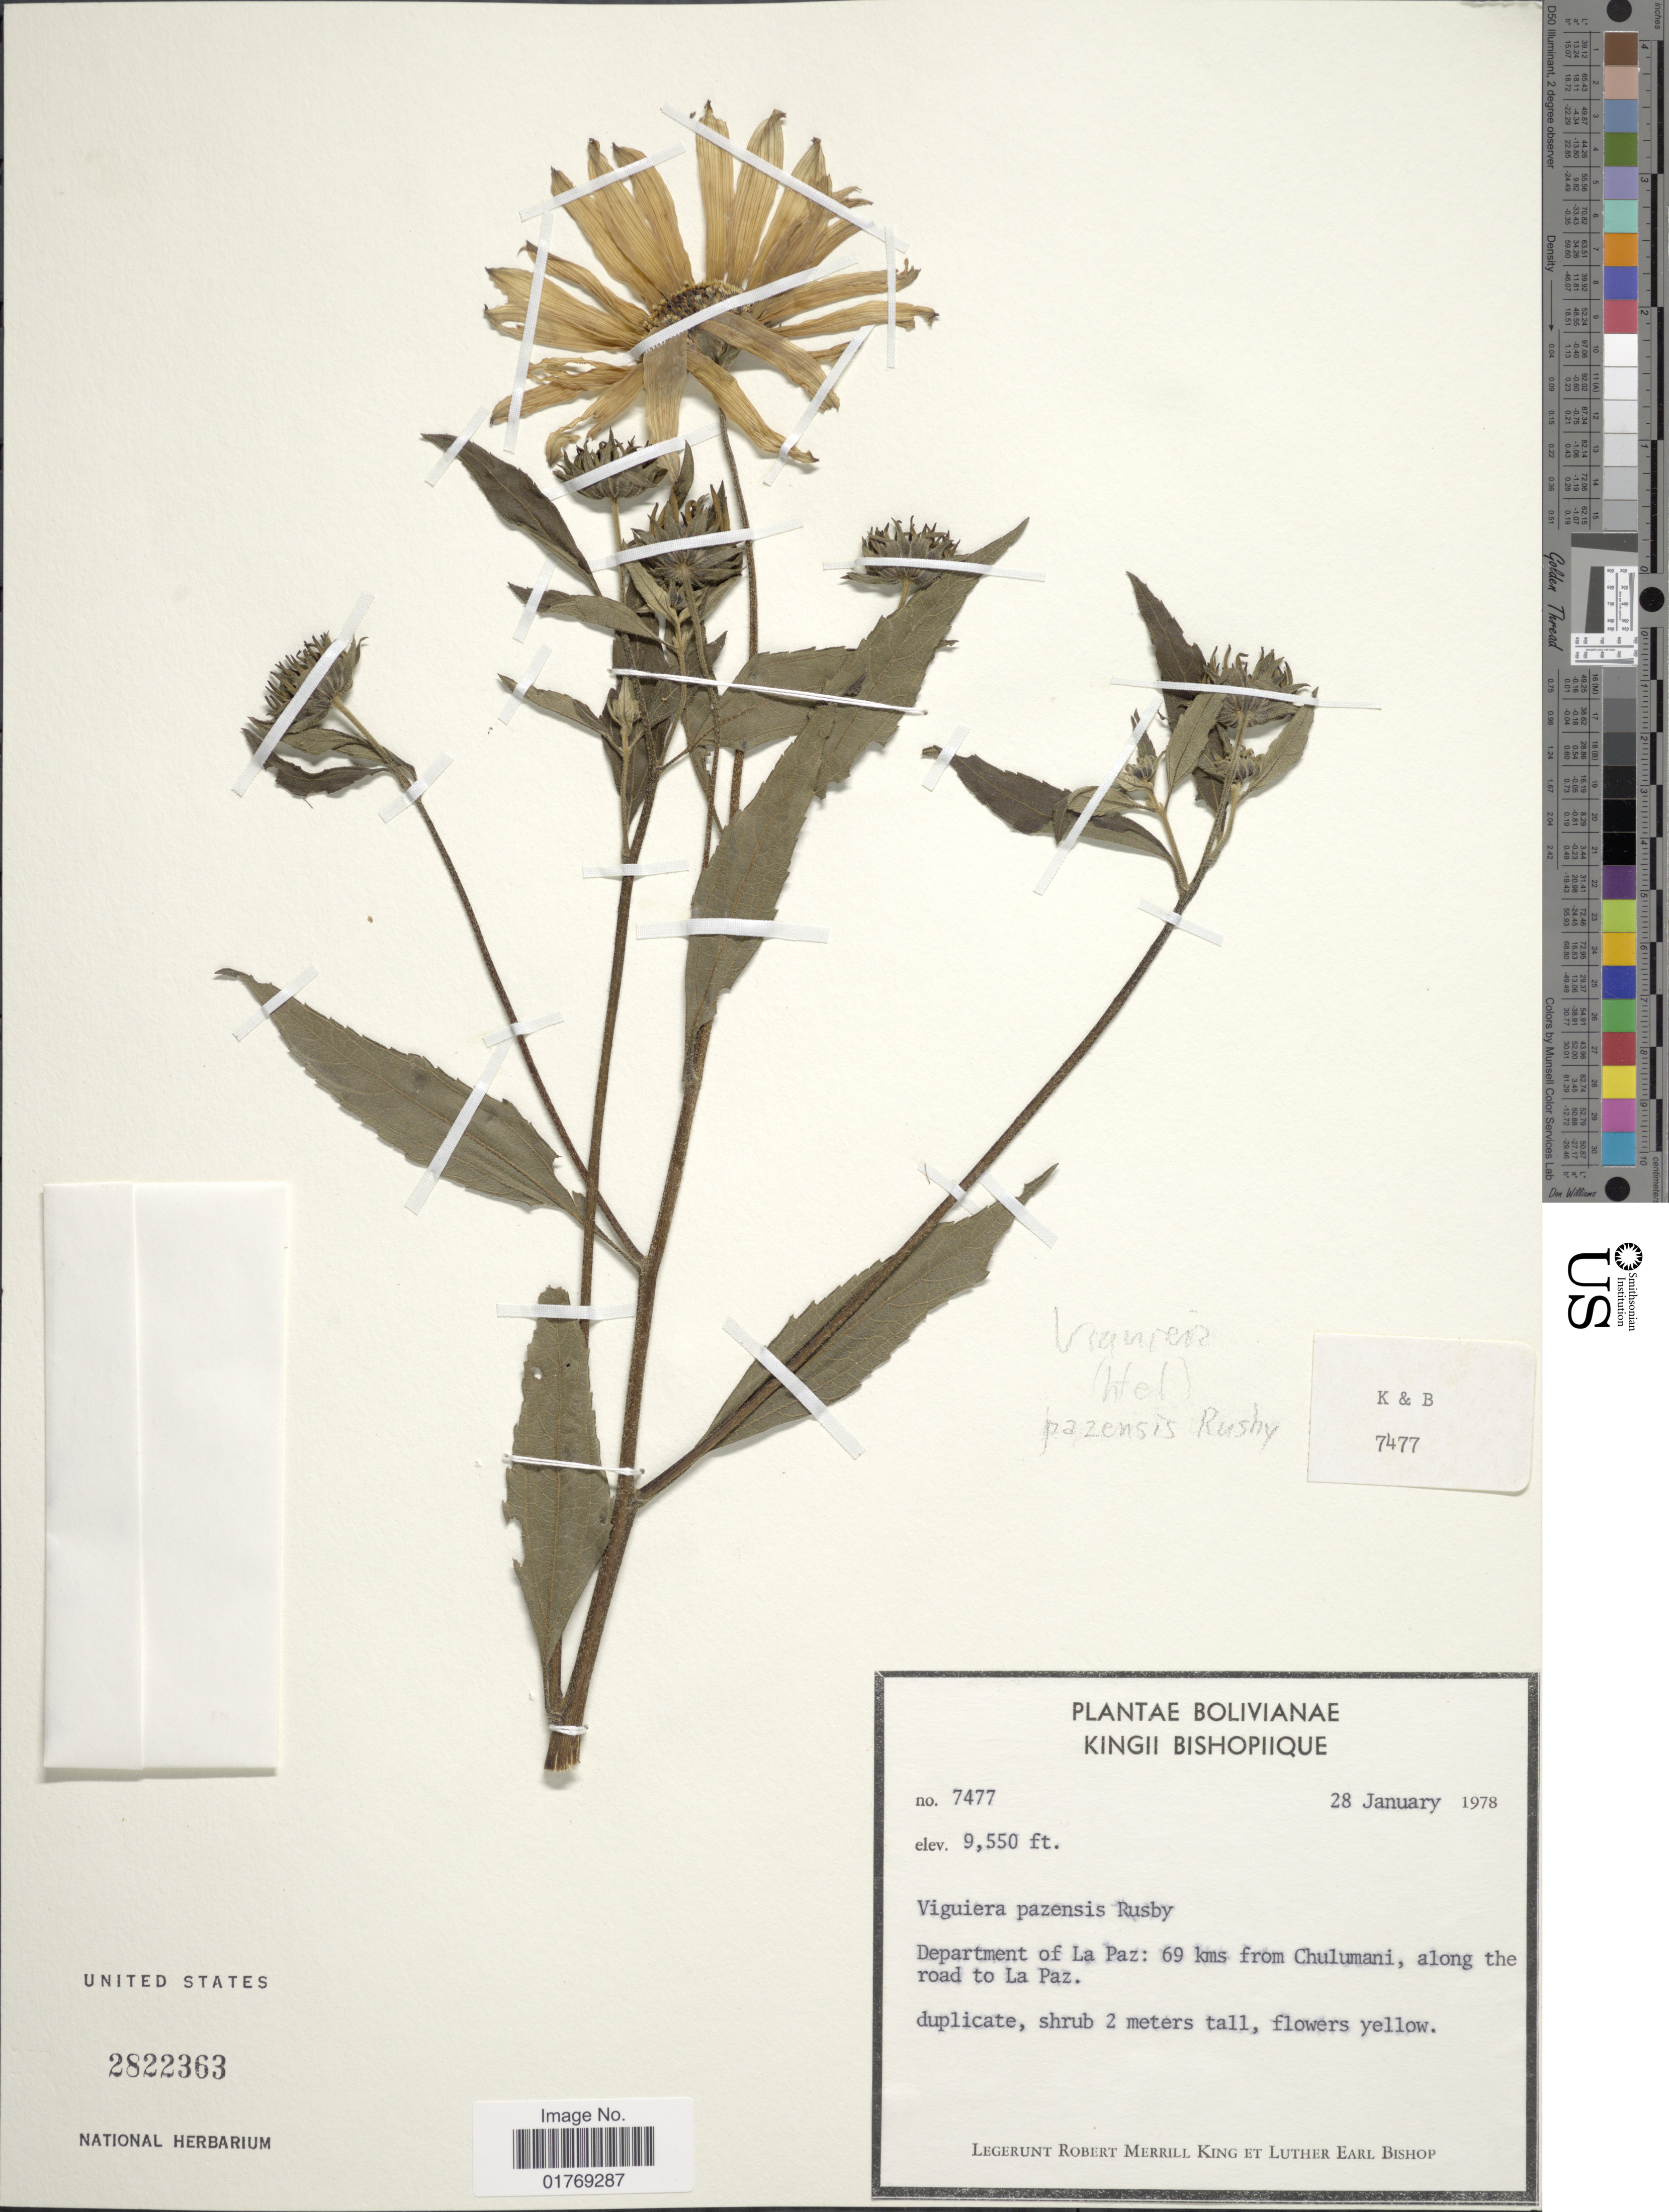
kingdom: Plantae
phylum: Tracheophyta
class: Magnoliopsida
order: Asterales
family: Asteraceae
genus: Viguiera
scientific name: Viguiera sp.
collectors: R. M. King & L. E. Bishop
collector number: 7477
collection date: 1978-01-28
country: Bolivia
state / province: La Paz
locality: Department of La Paz: 69 kms from Chulumani, along the road to La Paz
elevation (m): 2911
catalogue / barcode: US 2822363